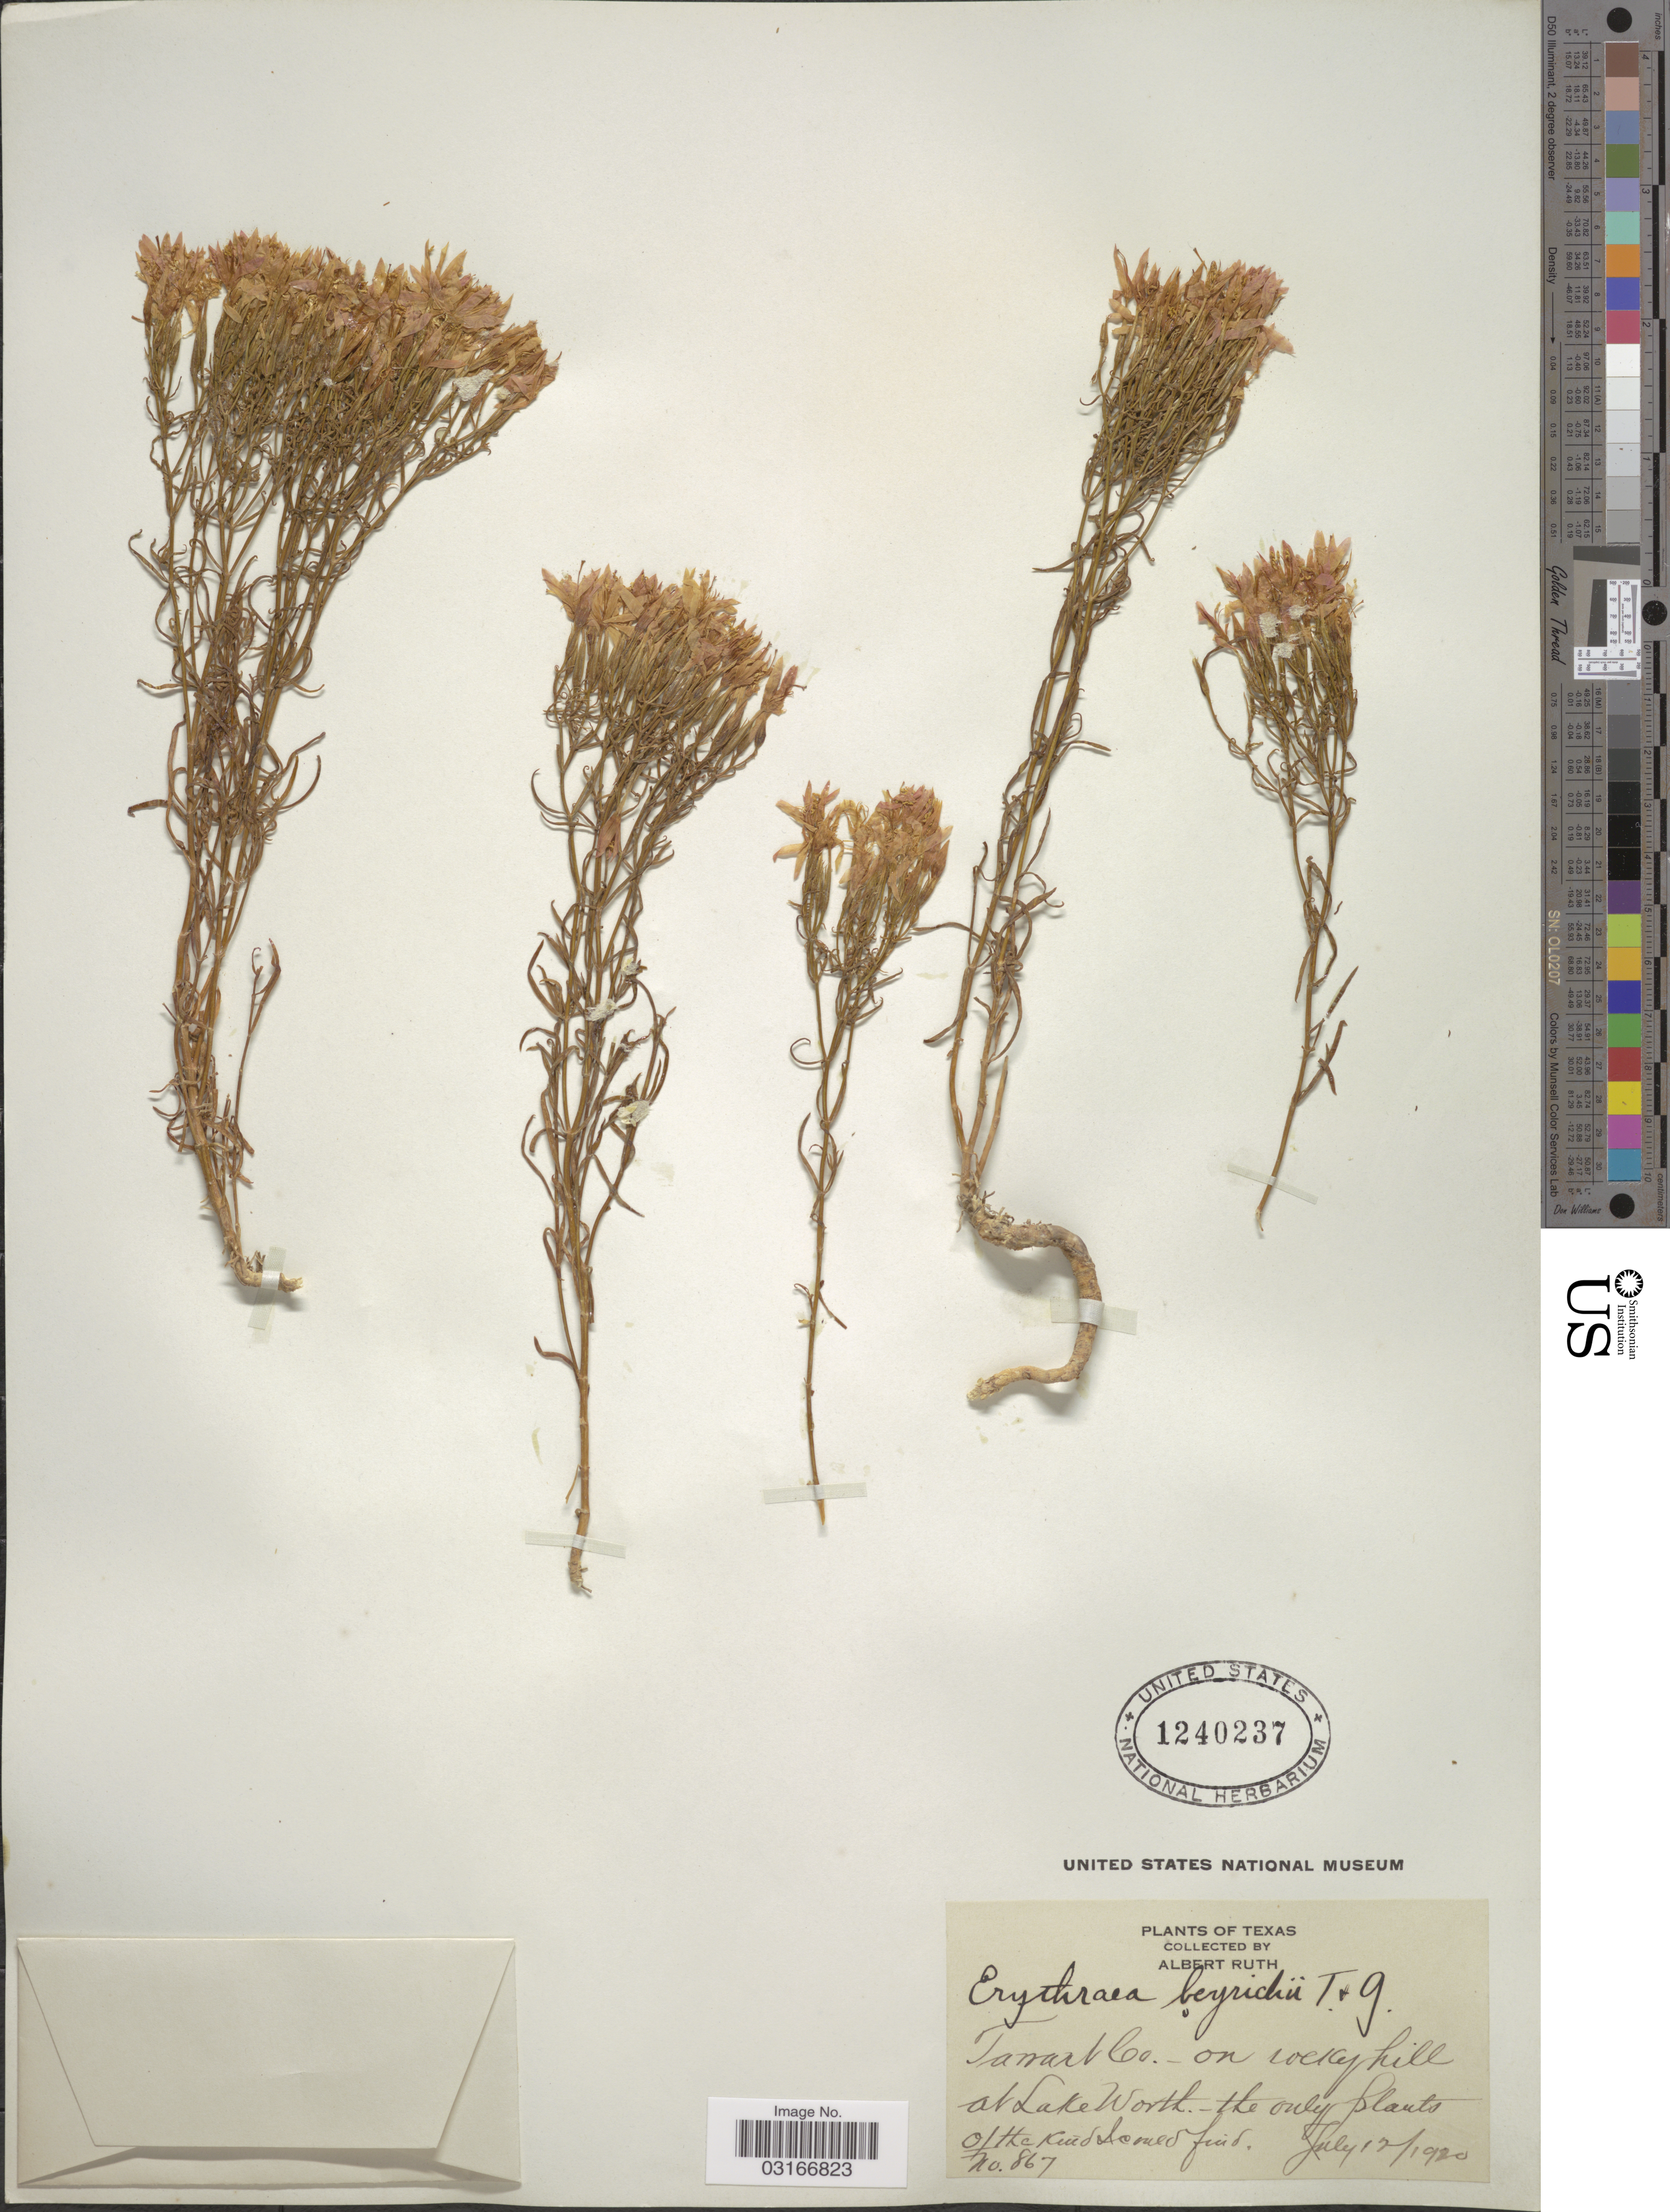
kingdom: Plantae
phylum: Tracheophyta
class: Magnoliopsida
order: Gentianales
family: Gentianaceae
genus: Centaurium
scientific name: Centaurium beyrichii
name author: (Torr.) B.L. Rob.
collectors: A. Ruth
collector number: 867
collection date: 1920-07-12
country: United States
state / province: Texas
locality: Tarrant Co. - on rocky hill at Lake Worth.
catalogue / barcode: US 1240237